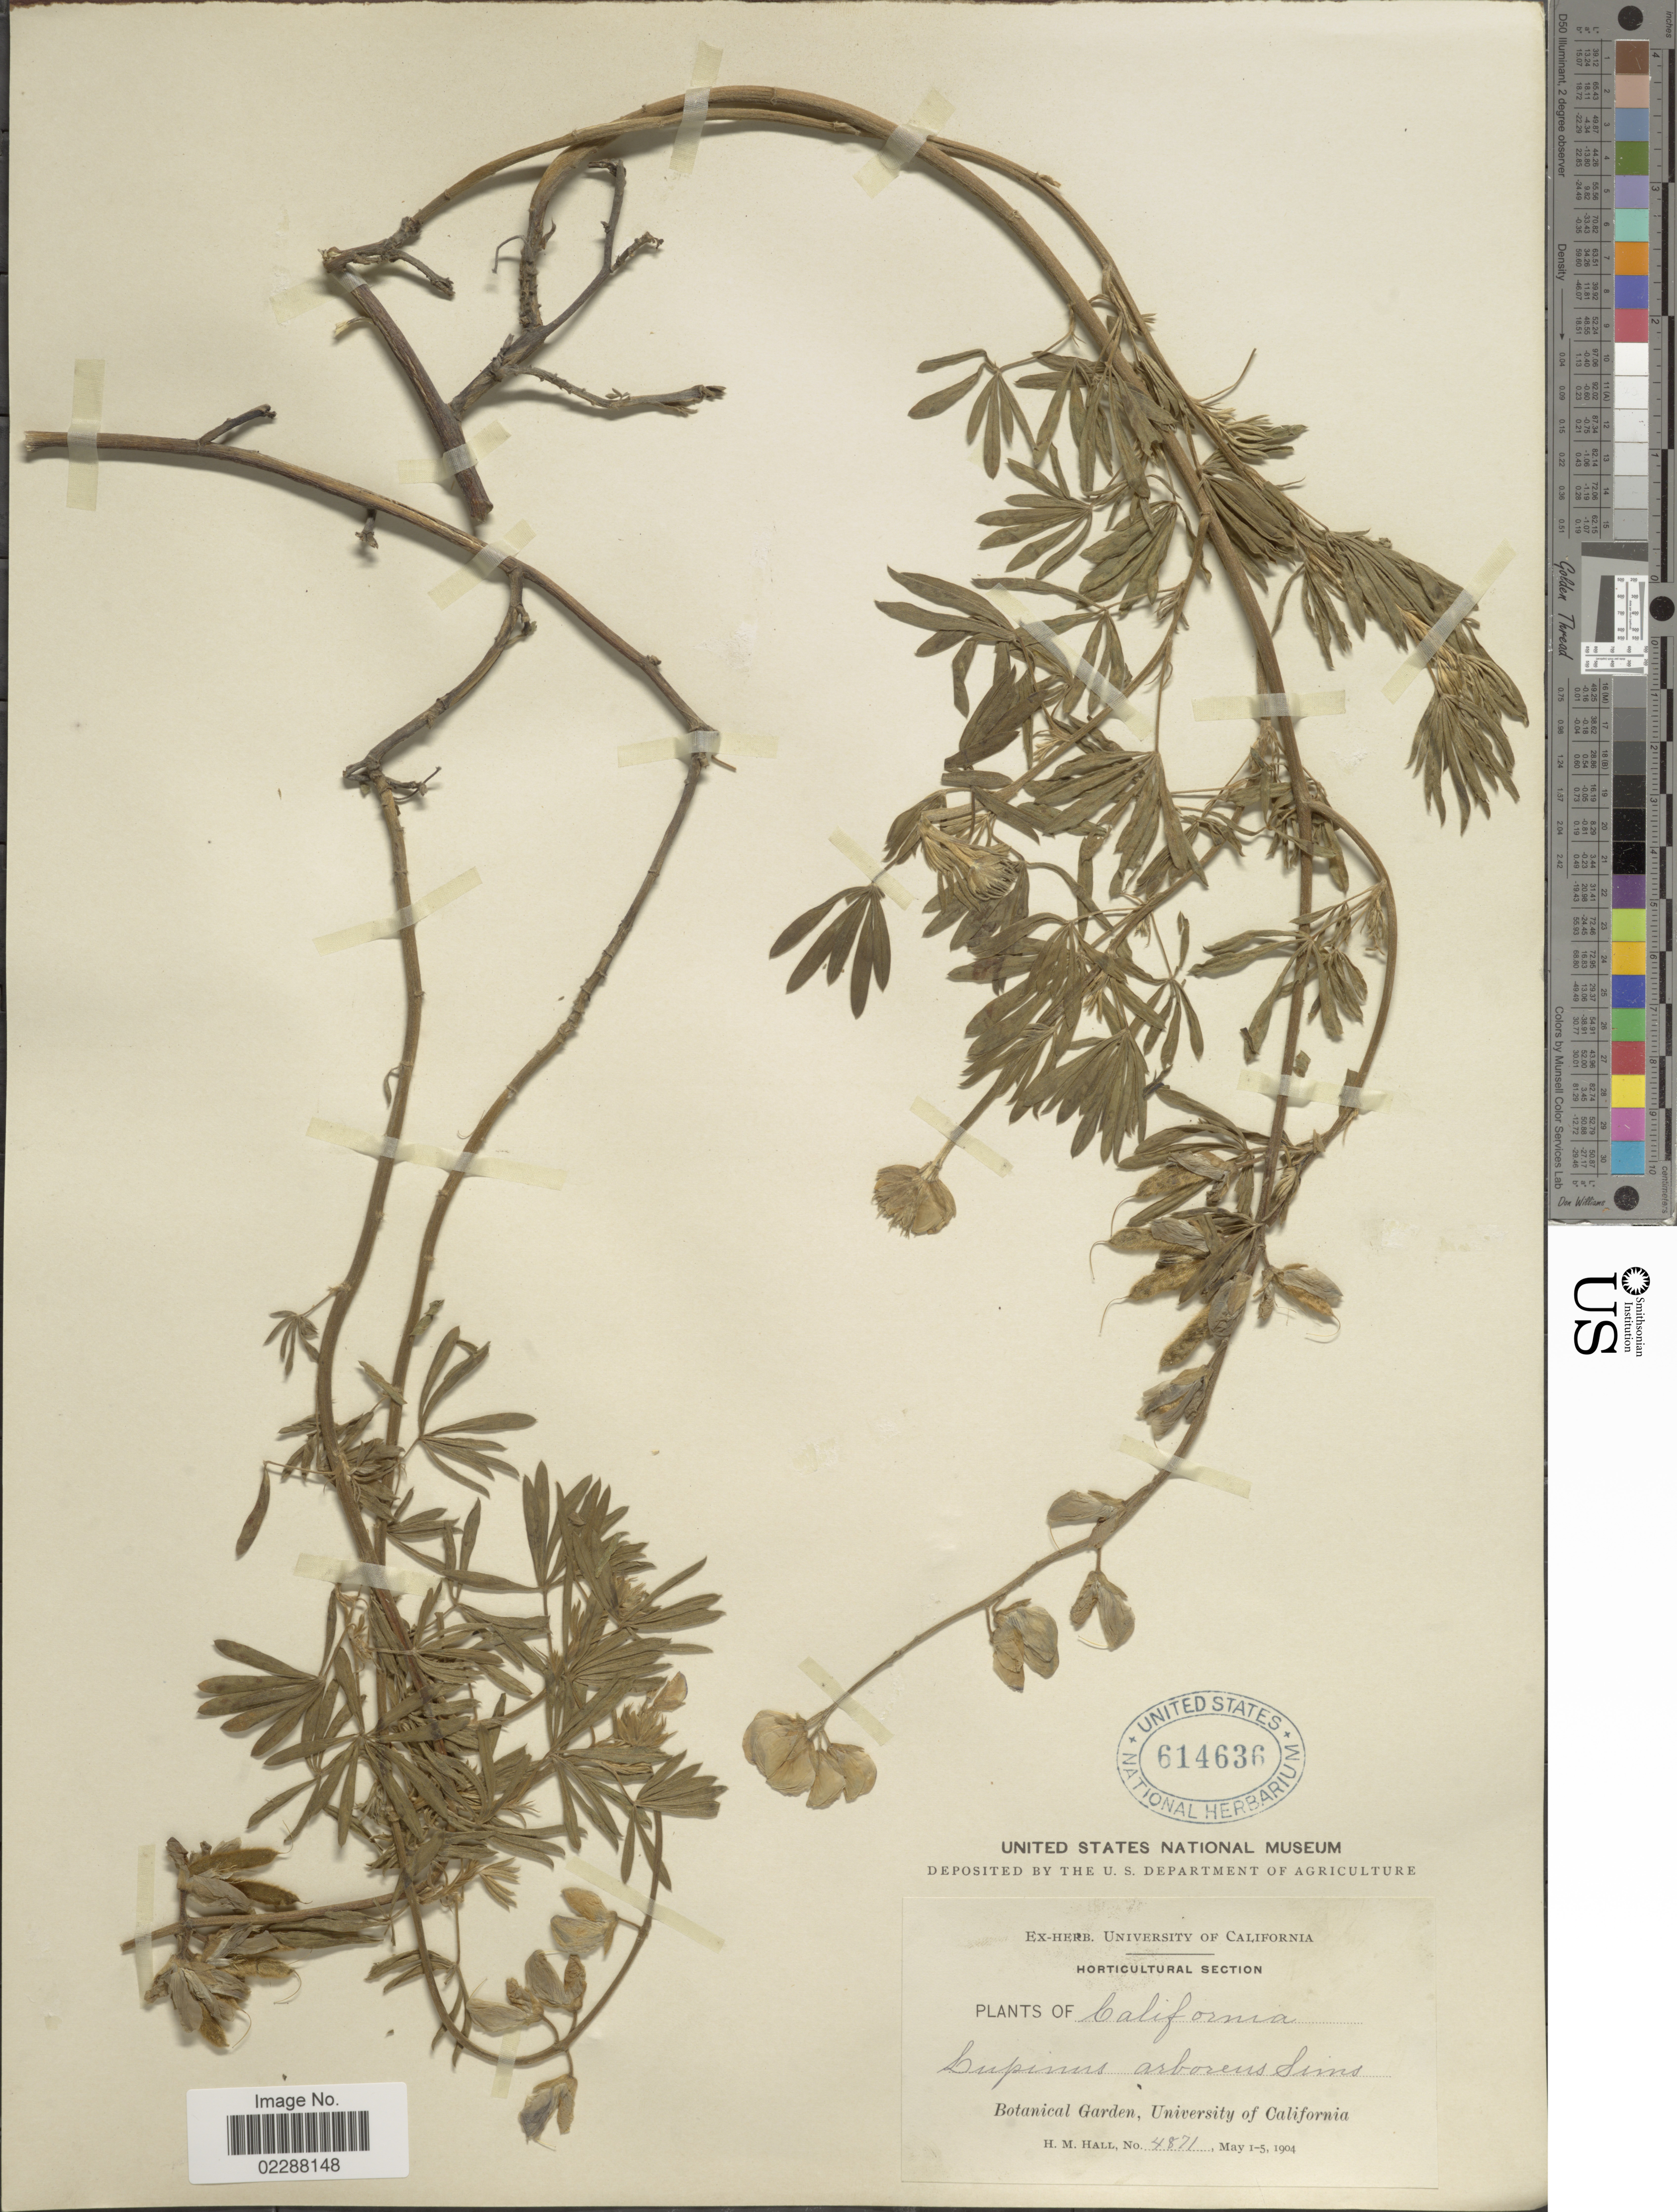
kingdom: Plantae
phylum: Tracheophyta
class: Magnoliopsida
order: Fabales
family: Fabaceae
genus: Lupinus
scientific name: Lupinus variicolor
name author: Steud.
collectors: H. M. Hall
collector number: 4871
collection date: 1904-05-01/1904-05-05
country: United States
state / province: California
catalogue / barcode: US 614636